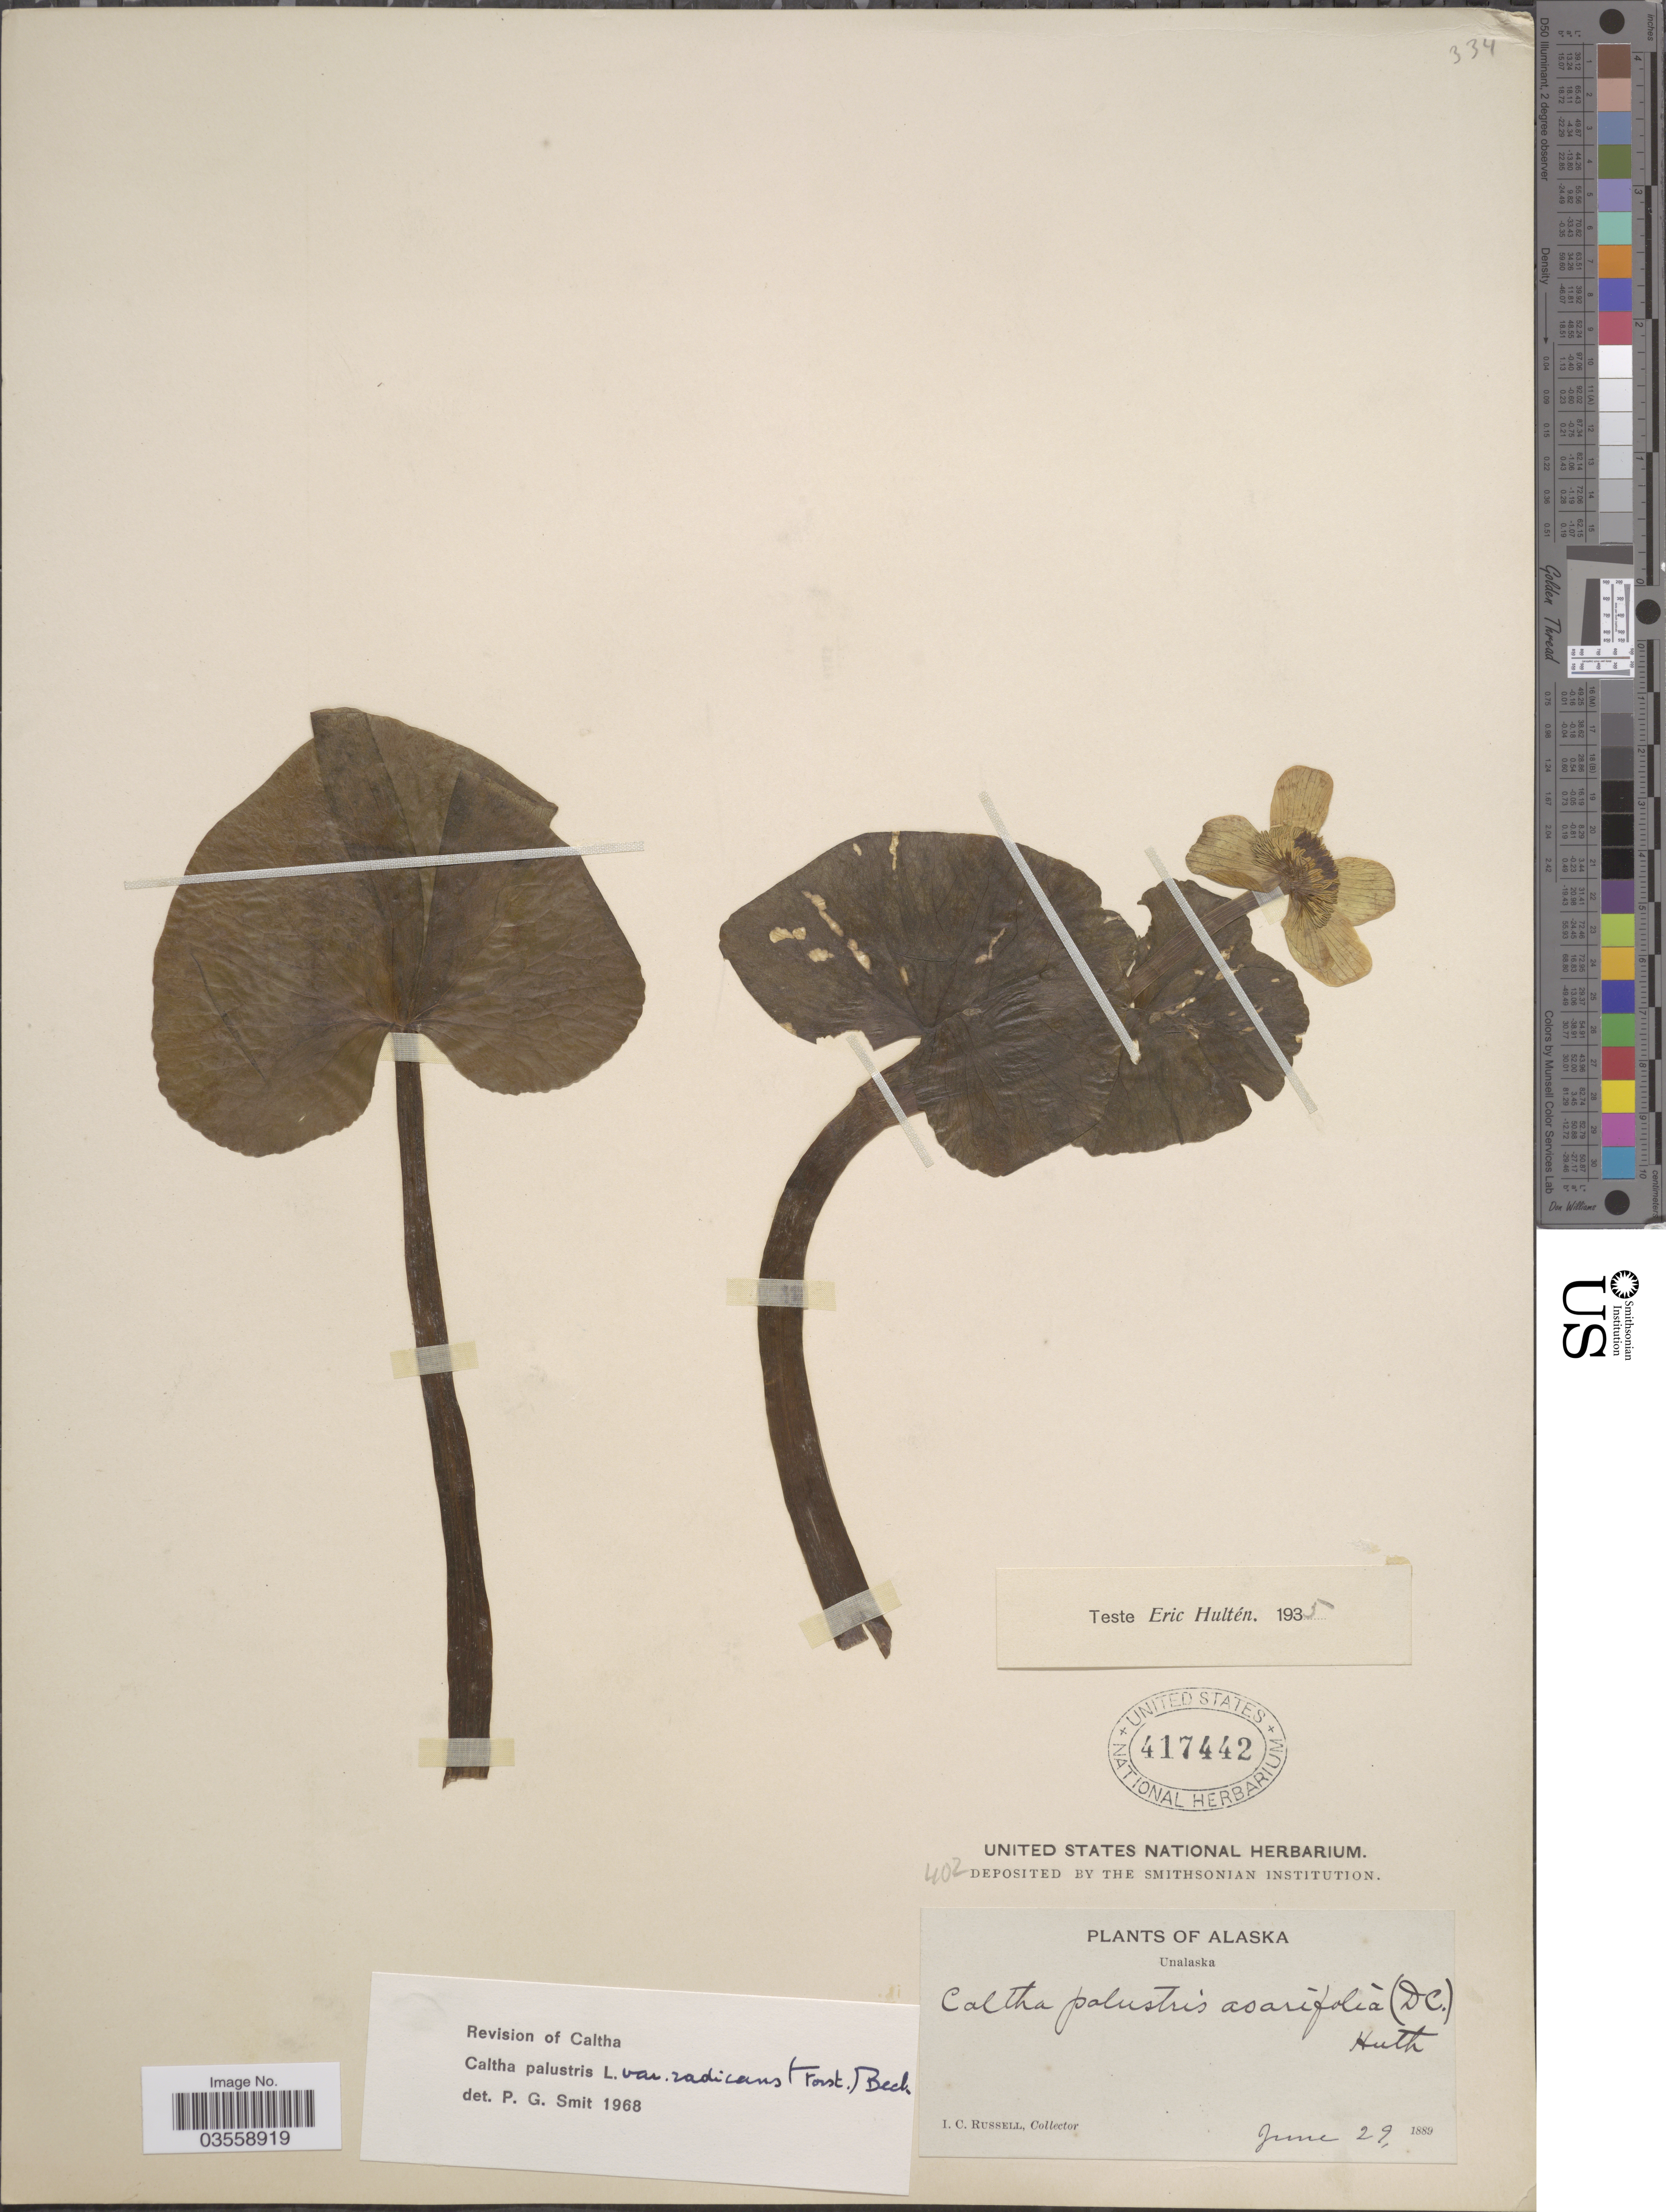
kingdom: Plantae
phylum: Tracheophyta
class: Magnoliopsida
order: Ranunculales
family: Ranunculaceae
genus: Caltha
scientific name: Caltha palustris var. radicans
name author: (T.F. Forst) Beck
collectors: I. C. Russell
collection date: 1889-06-29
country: United States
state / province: Alaska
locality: Unalaska.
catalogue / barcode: US 417442